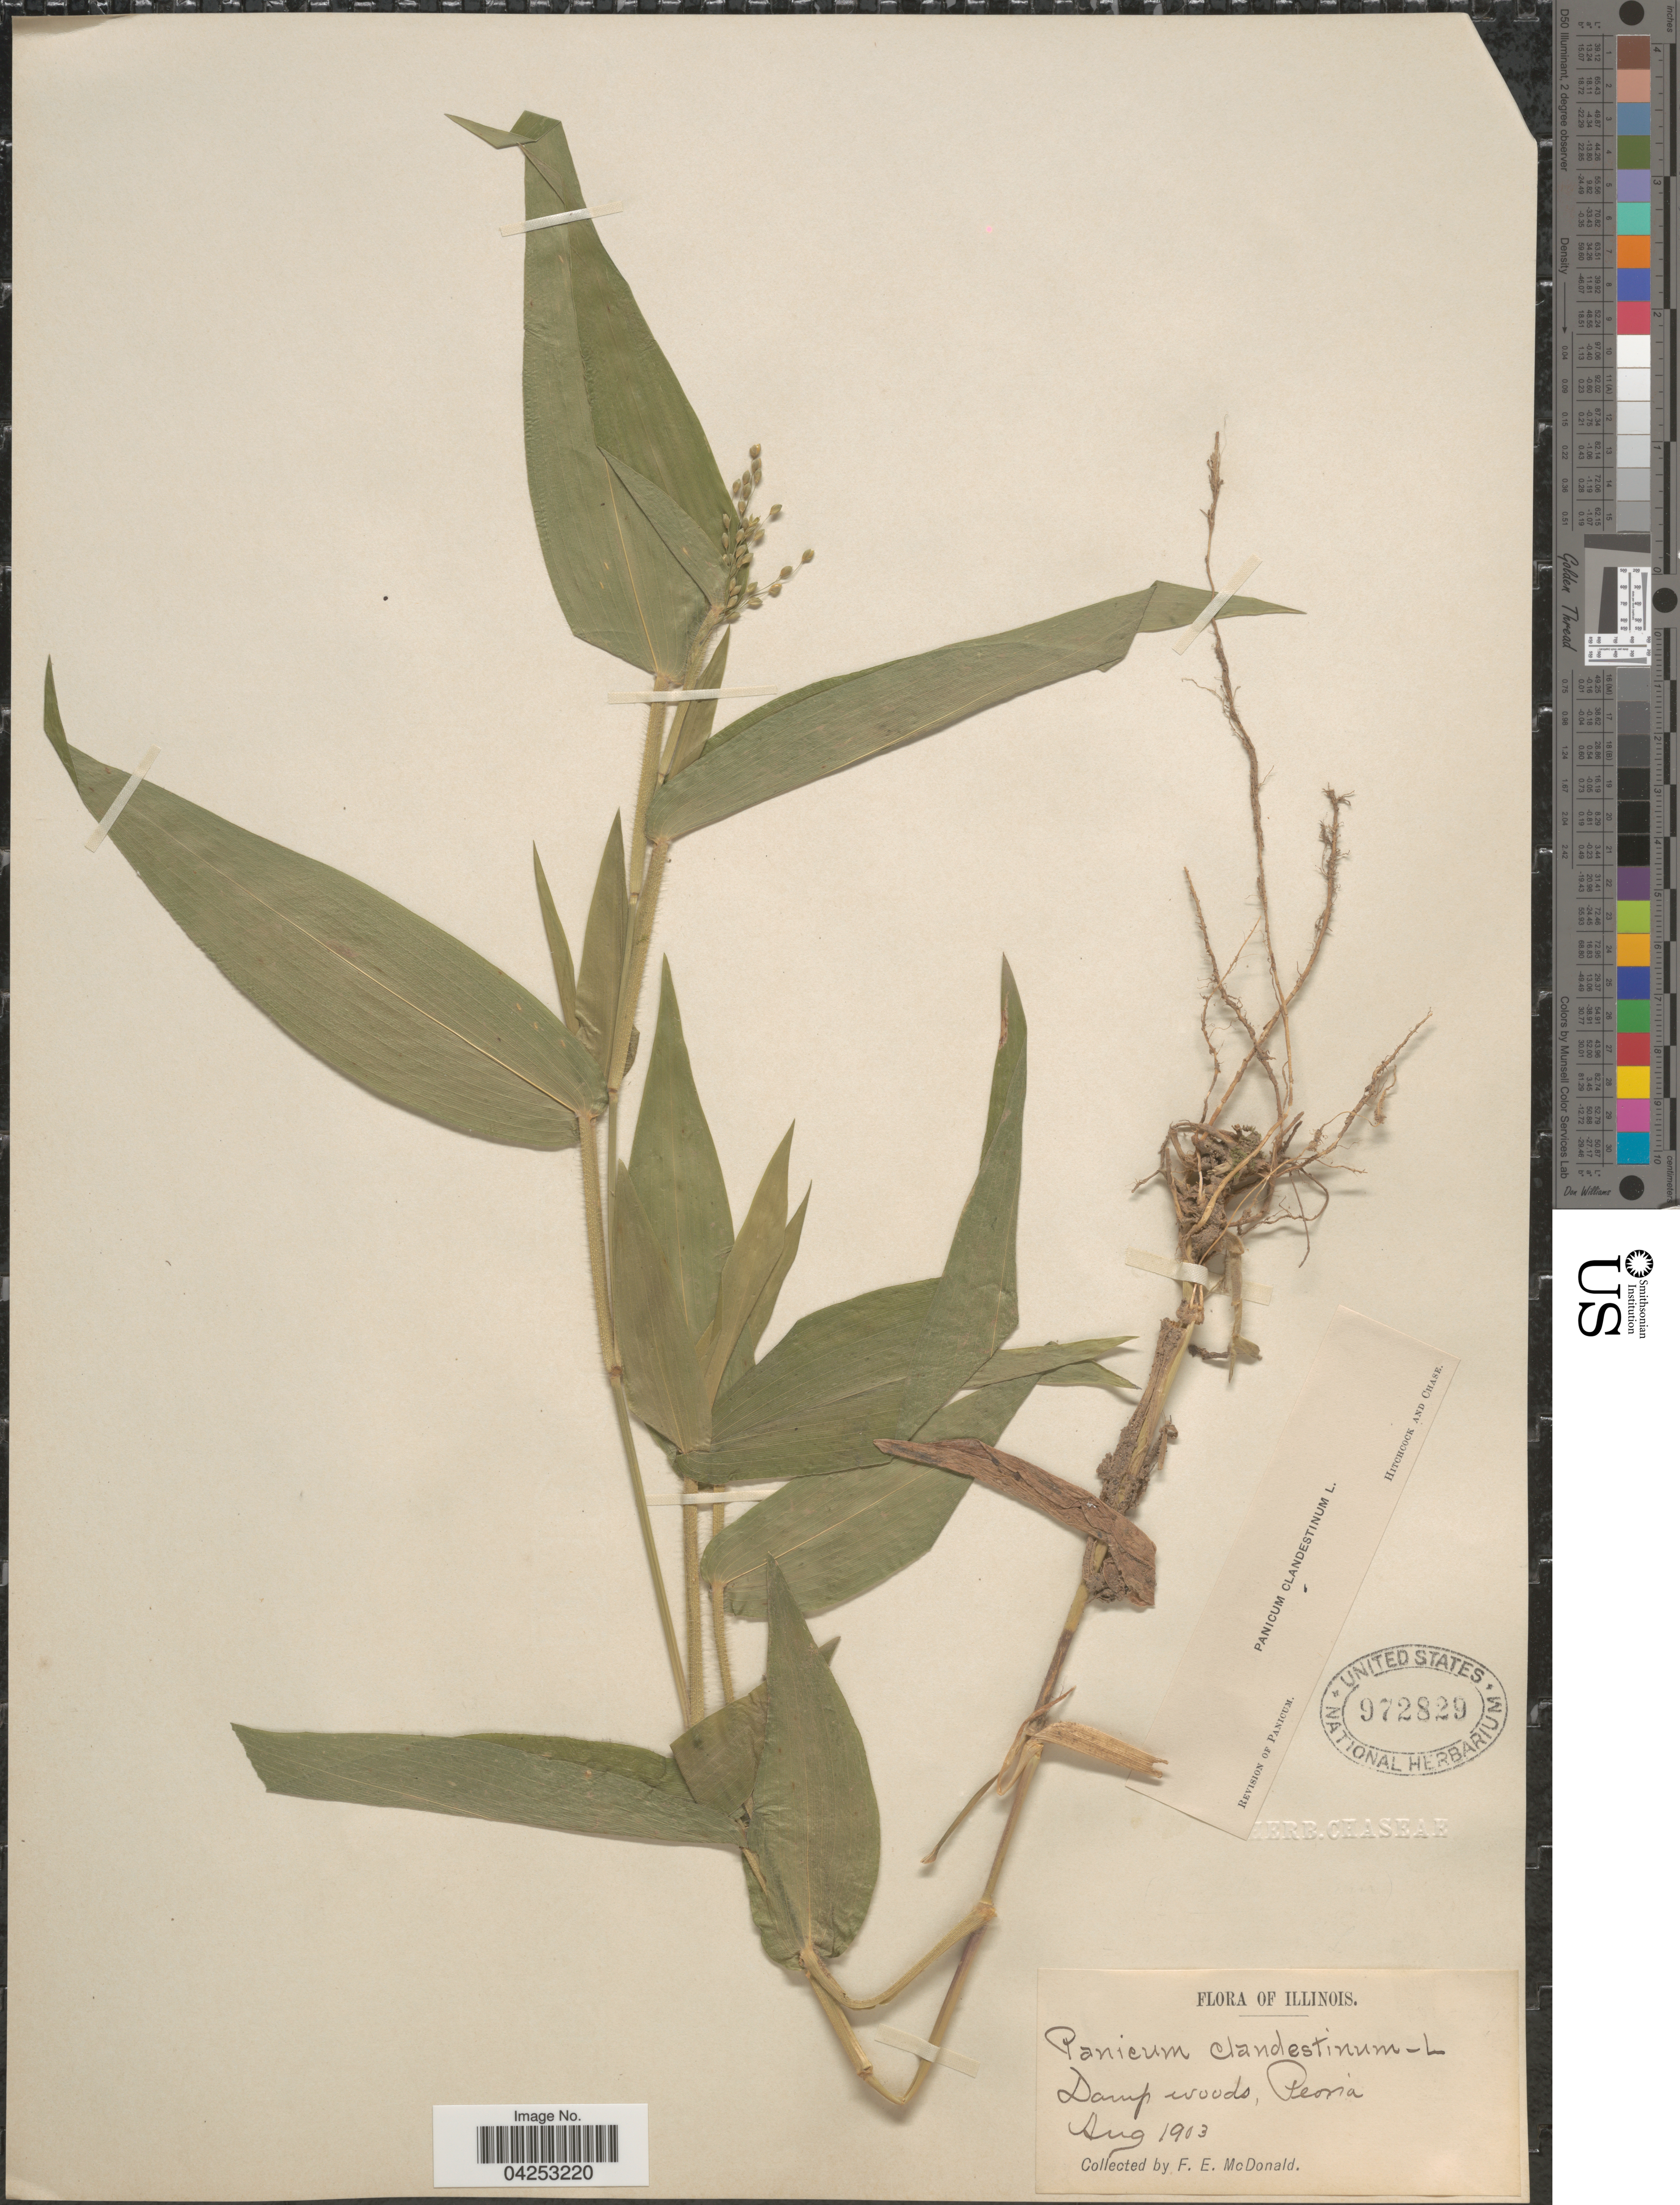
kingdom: Plantae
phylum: Tracheophyta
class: Liliopsida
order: Poales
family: Poaceae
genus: Dichanthelium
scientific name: Dichanthelium clandestinum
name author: (L.) Gould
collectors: F. E. McDonald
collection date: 1903-08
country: United States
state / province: Illinois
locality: Peoria.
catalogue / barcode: US 972829